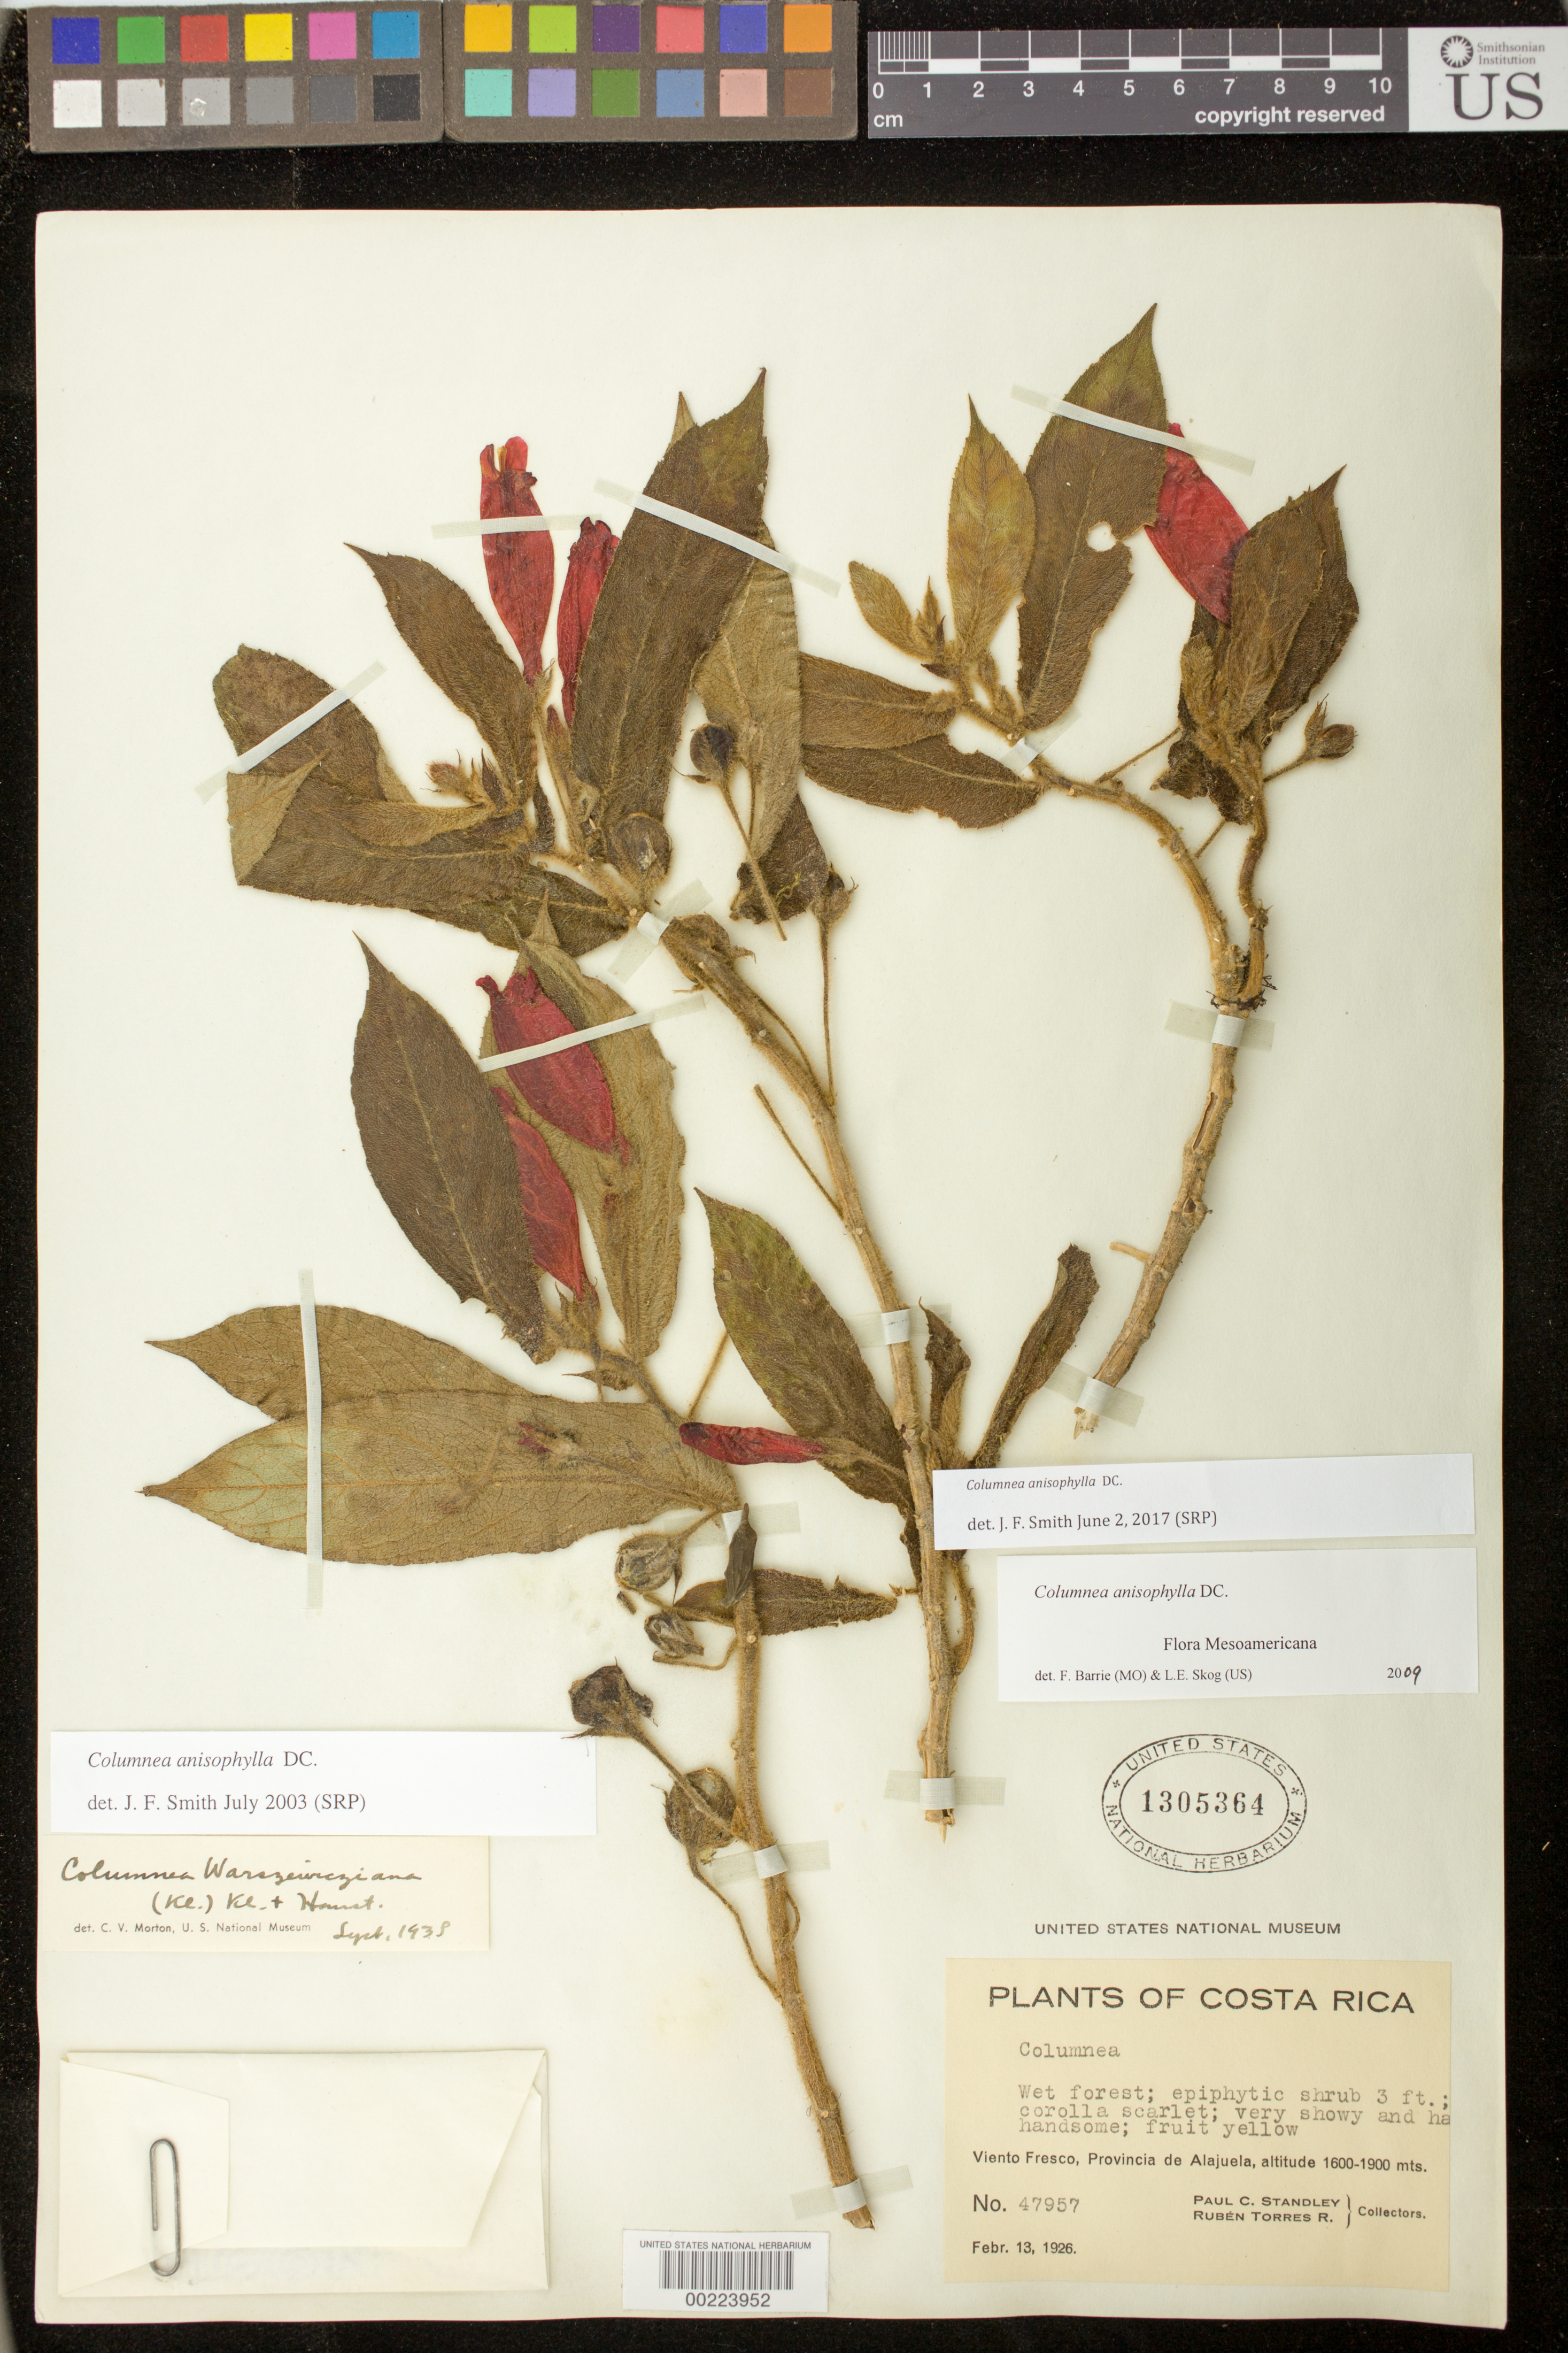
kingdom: Plantae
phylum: Tracheophyta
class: Magnoliopsida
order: Lamiales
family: Gesneriaceae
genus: Columnea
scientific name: Columnea anisophylla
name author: DC.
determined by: Smith, J. F.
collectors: P. C. Standley & R. Torres R.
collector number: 47957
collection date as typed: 13 Feb 1926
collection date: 1926-02-13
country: Costa Rica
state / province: Alajuela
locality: Viento Fresco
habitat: Wet forest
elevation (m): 1600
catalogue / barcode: US 1305364